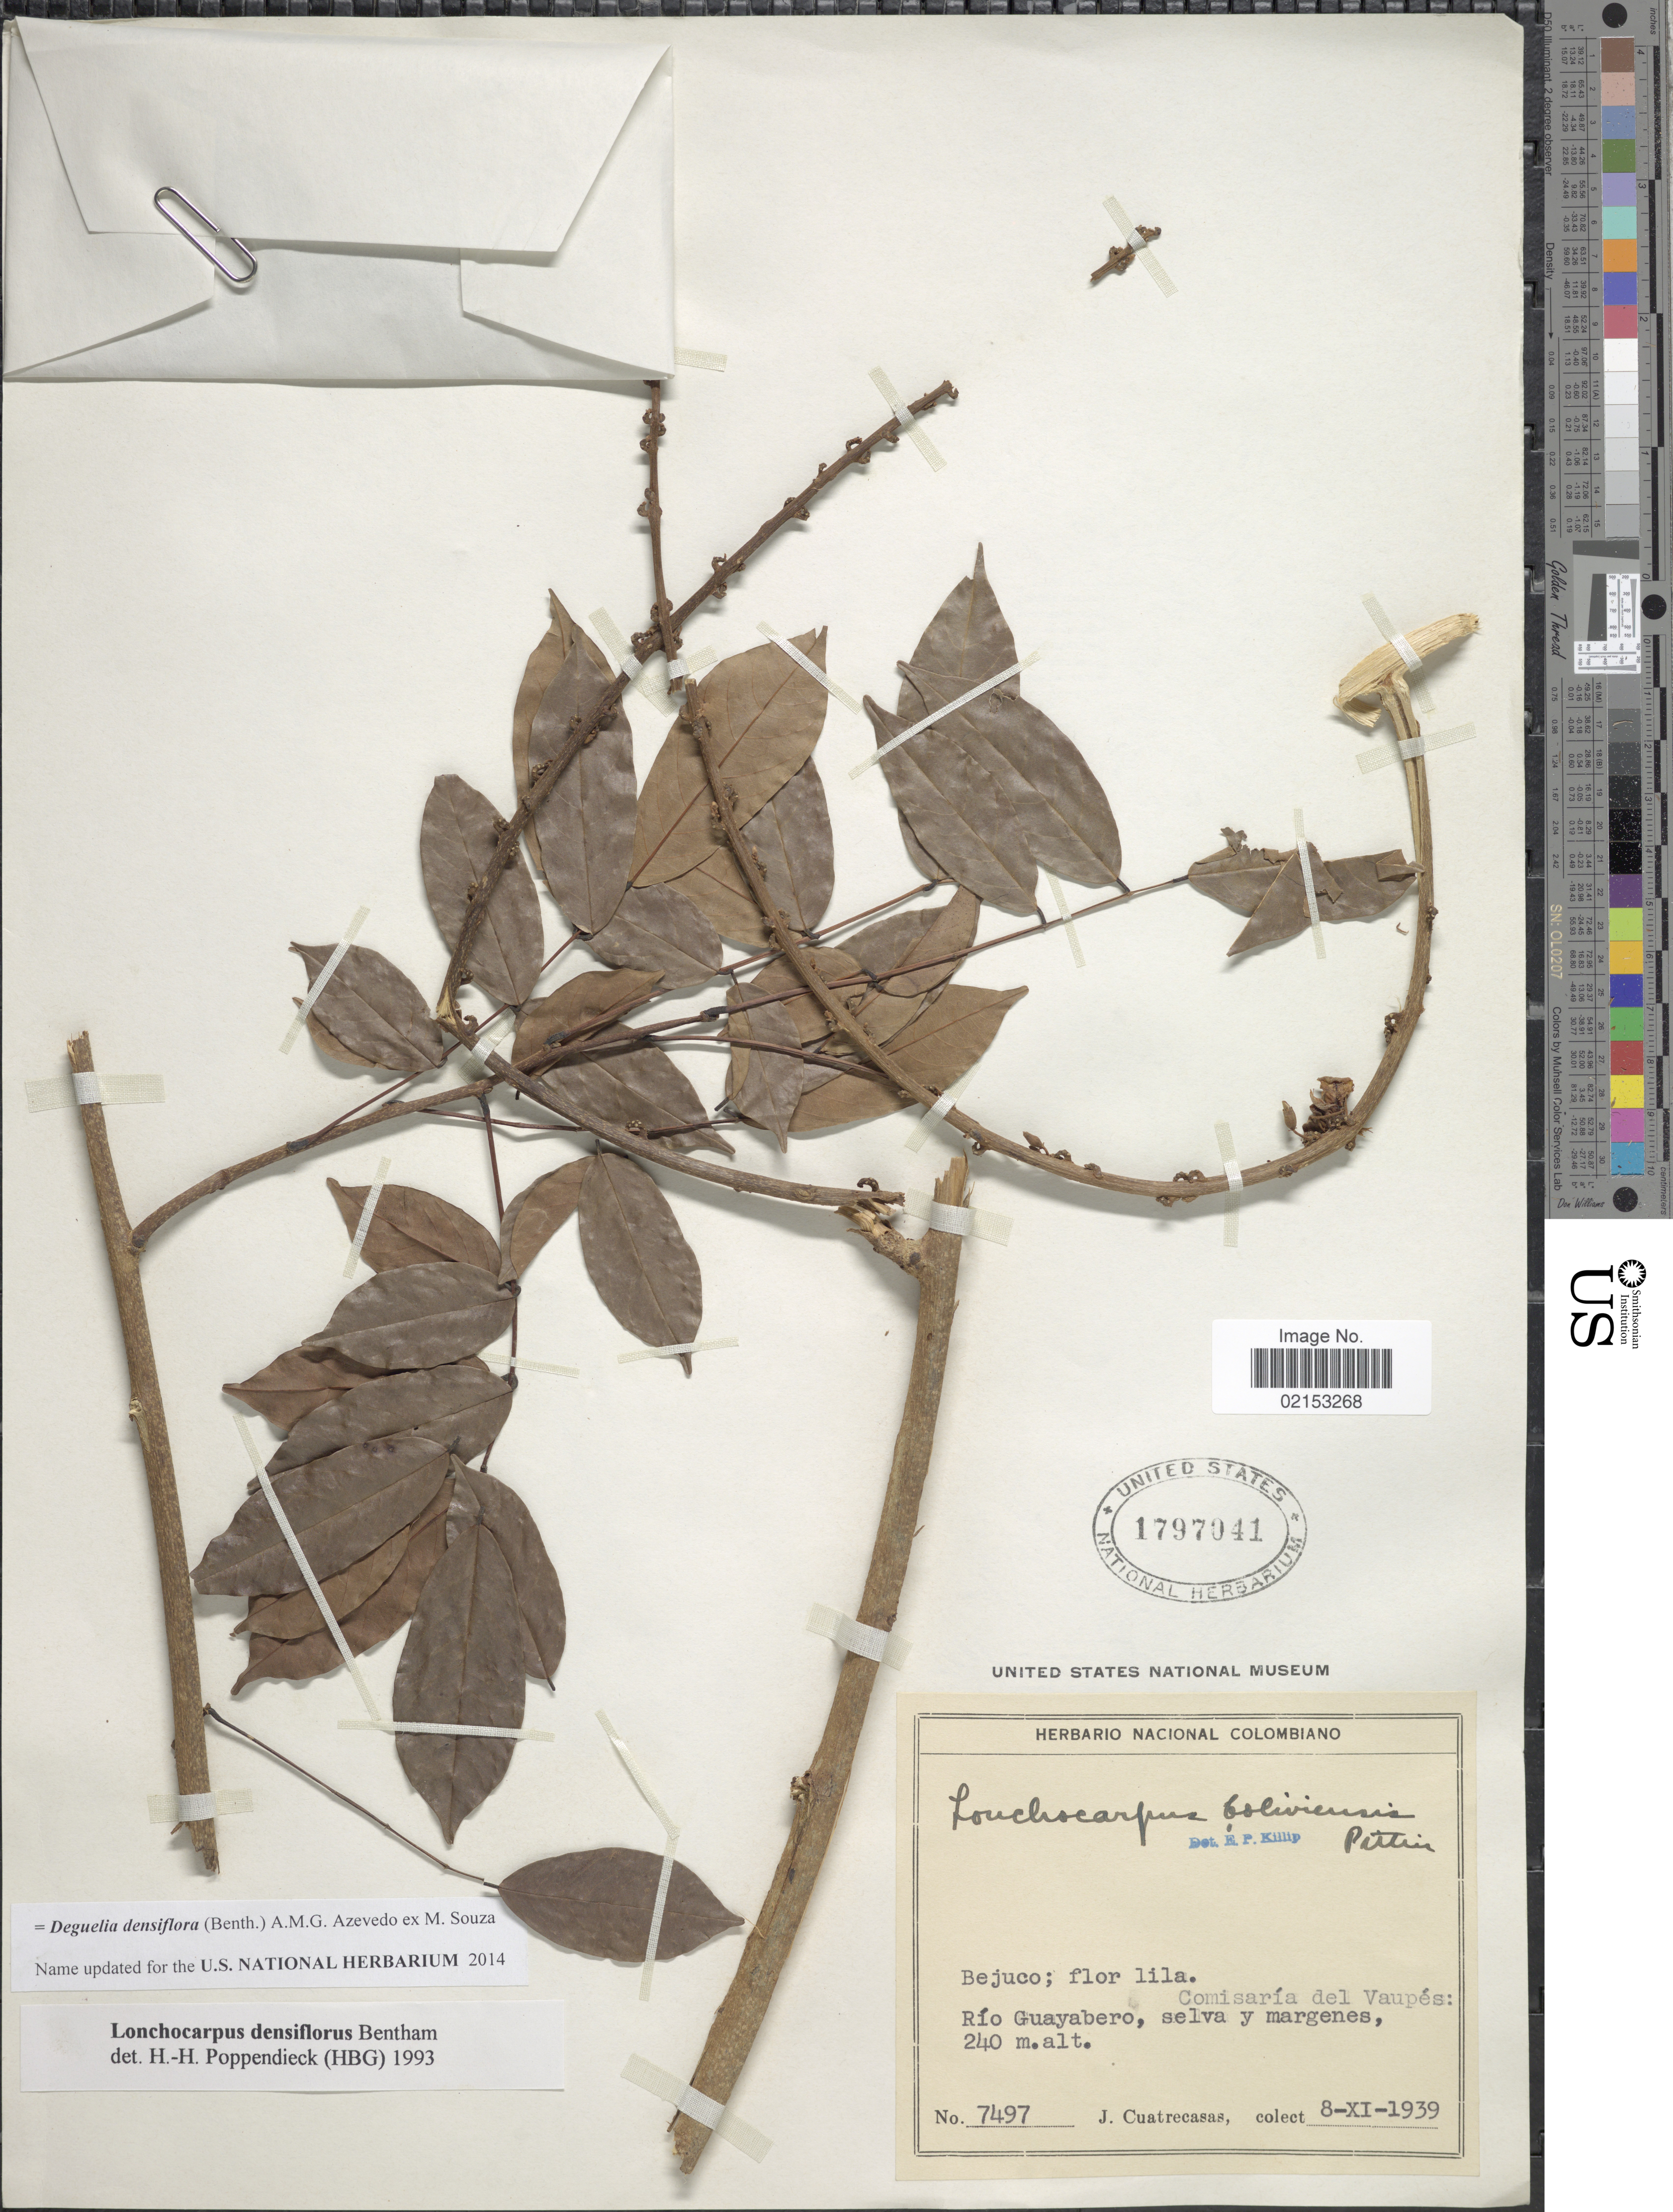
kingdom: Plantae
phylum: Tracheophyta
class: Magnoliopsida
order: Fabales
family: Fabaceae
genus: Deguelia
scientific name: Deguelia densiflora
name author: (Benth.) A.M.G. Azevedo ex M. Sousa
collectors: J. Cuatrecasas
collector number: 7497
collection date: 1939-11-08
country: Colombia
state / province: Vaupés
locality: Bejuco, Rio Guayabero, selva y margenes, Comisaria del Vaupes.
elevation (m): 240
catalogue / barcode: US 1797041